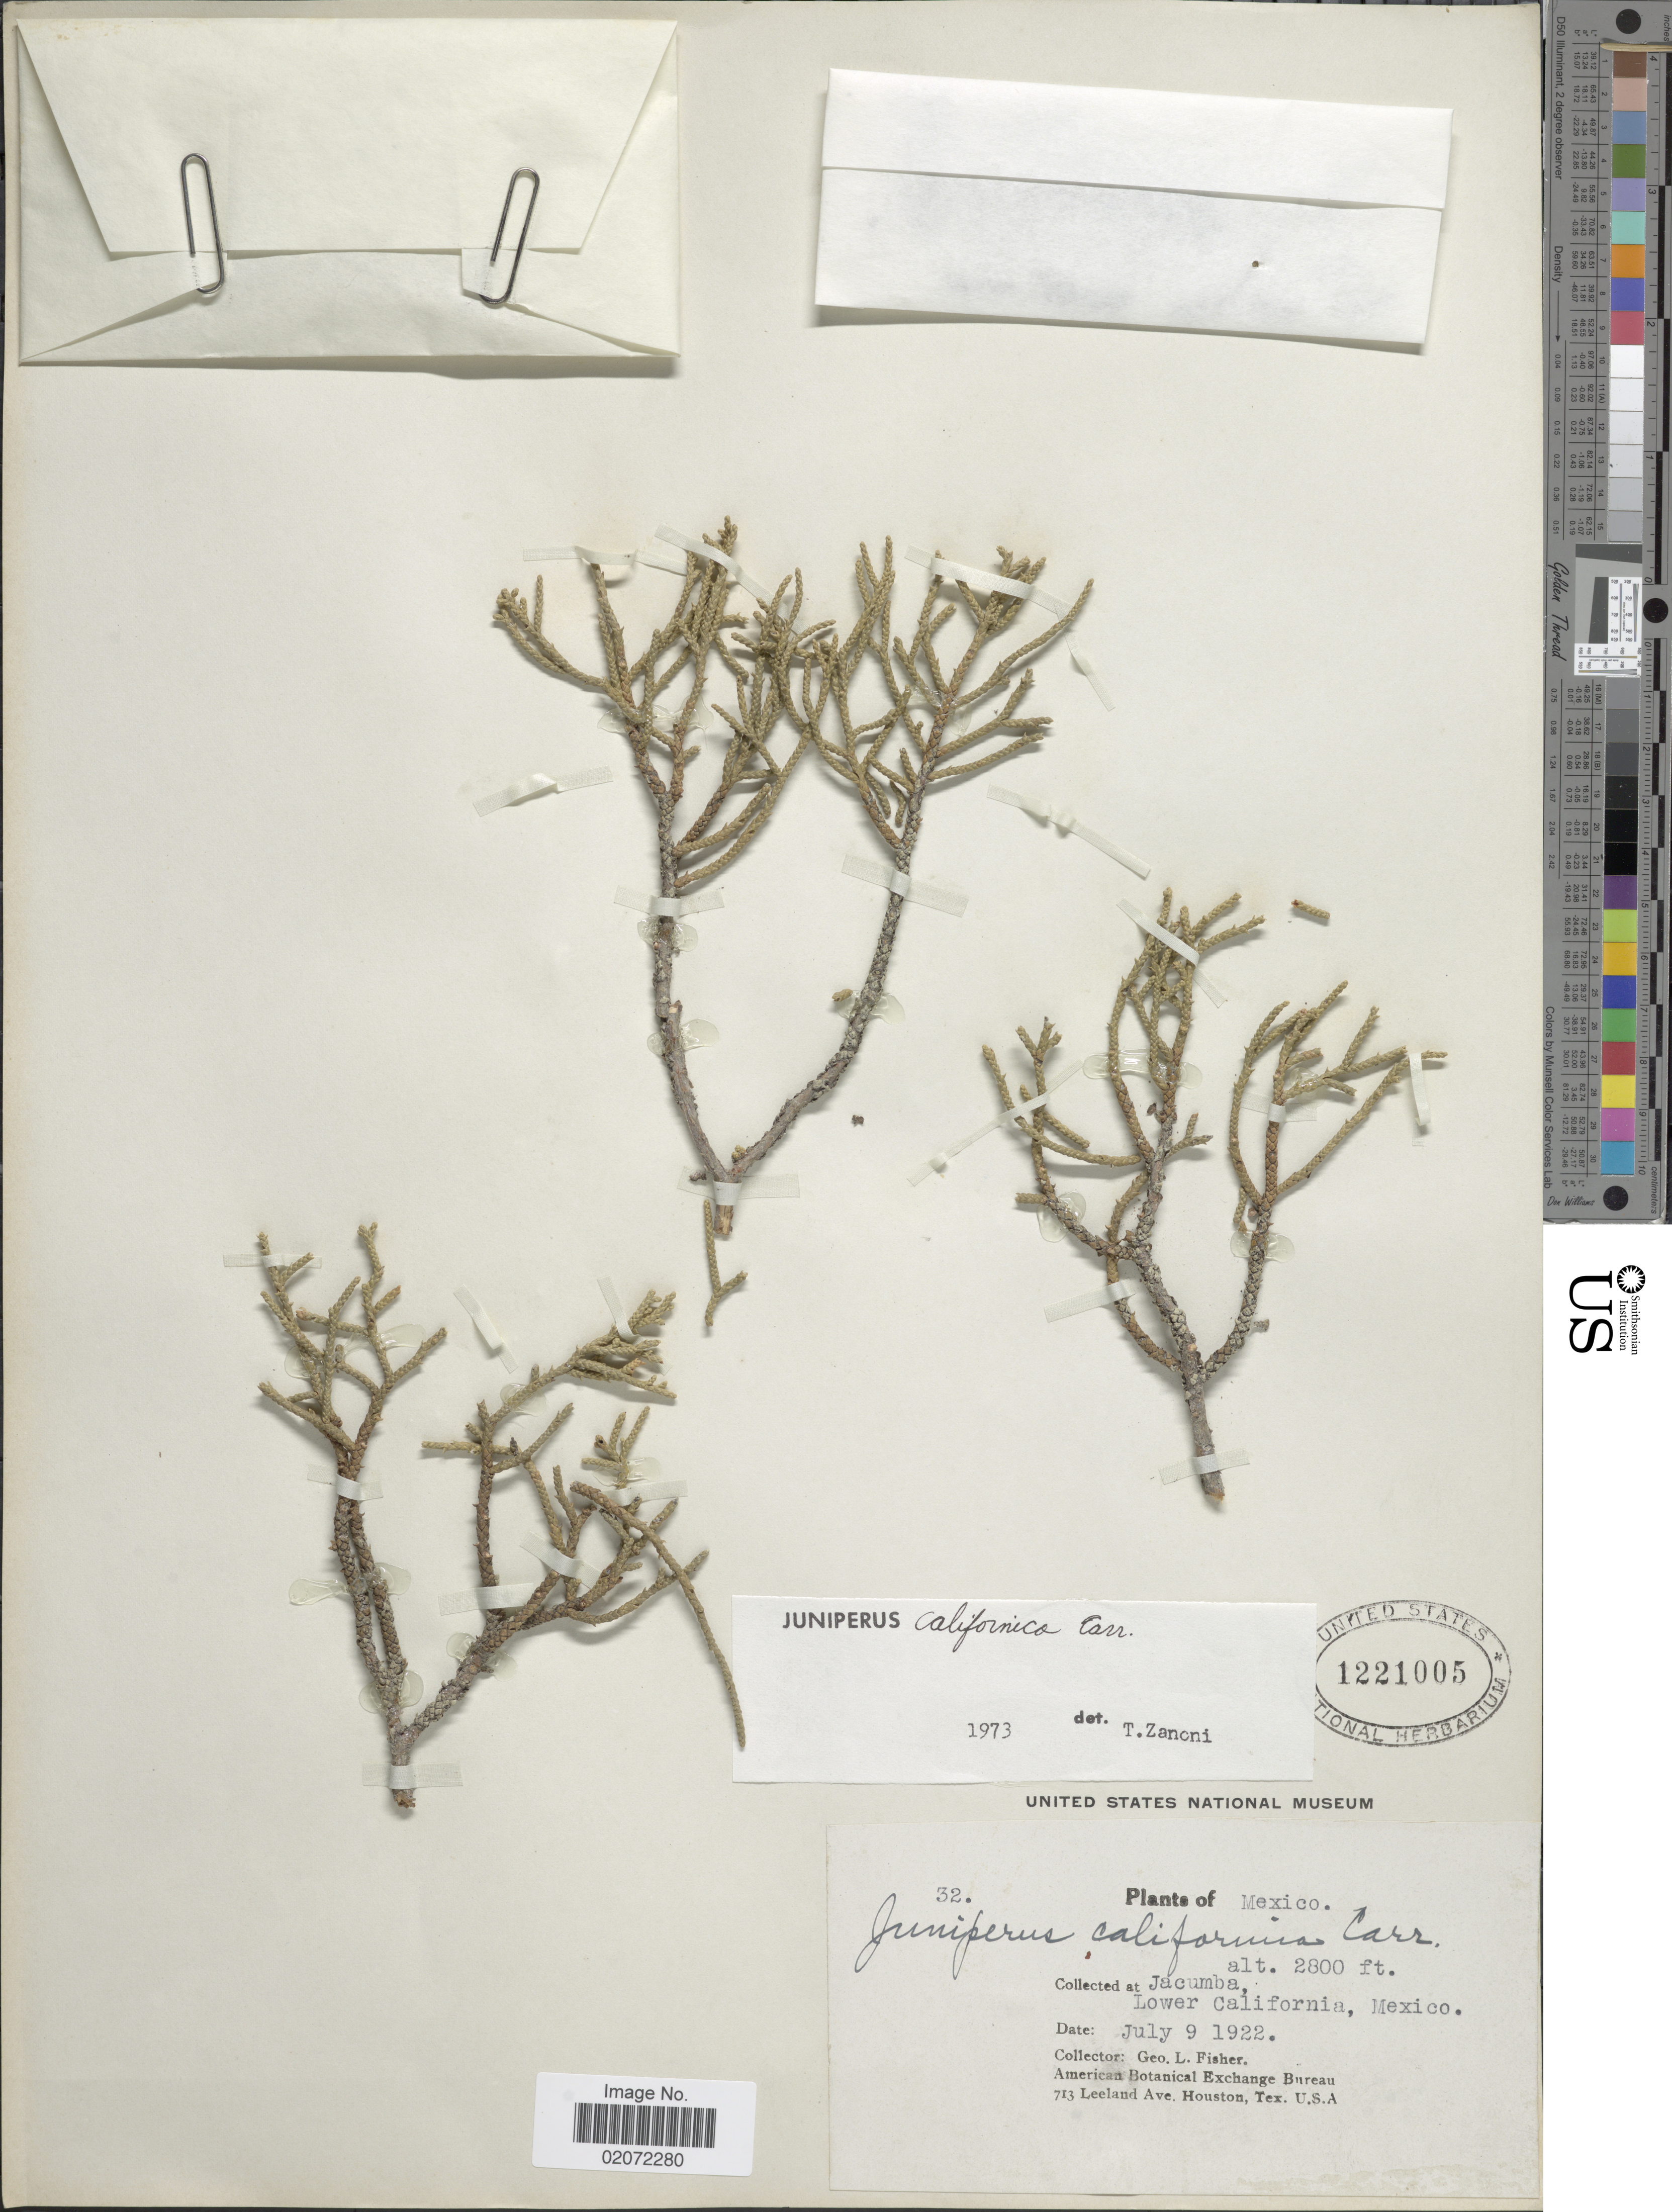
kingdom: Plantae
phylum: Tracheophyta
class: Pinopsida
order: Pinales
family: Cupressaceae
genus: Juniperus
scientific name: Juniperus californica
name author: Carrière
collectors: G. L. Fisher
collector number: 32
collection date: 1922-07-09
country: Mexico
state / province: Baja California Norte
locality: Jacumba, Lower California, Mexico.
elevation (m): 853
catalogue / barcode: US 1221005